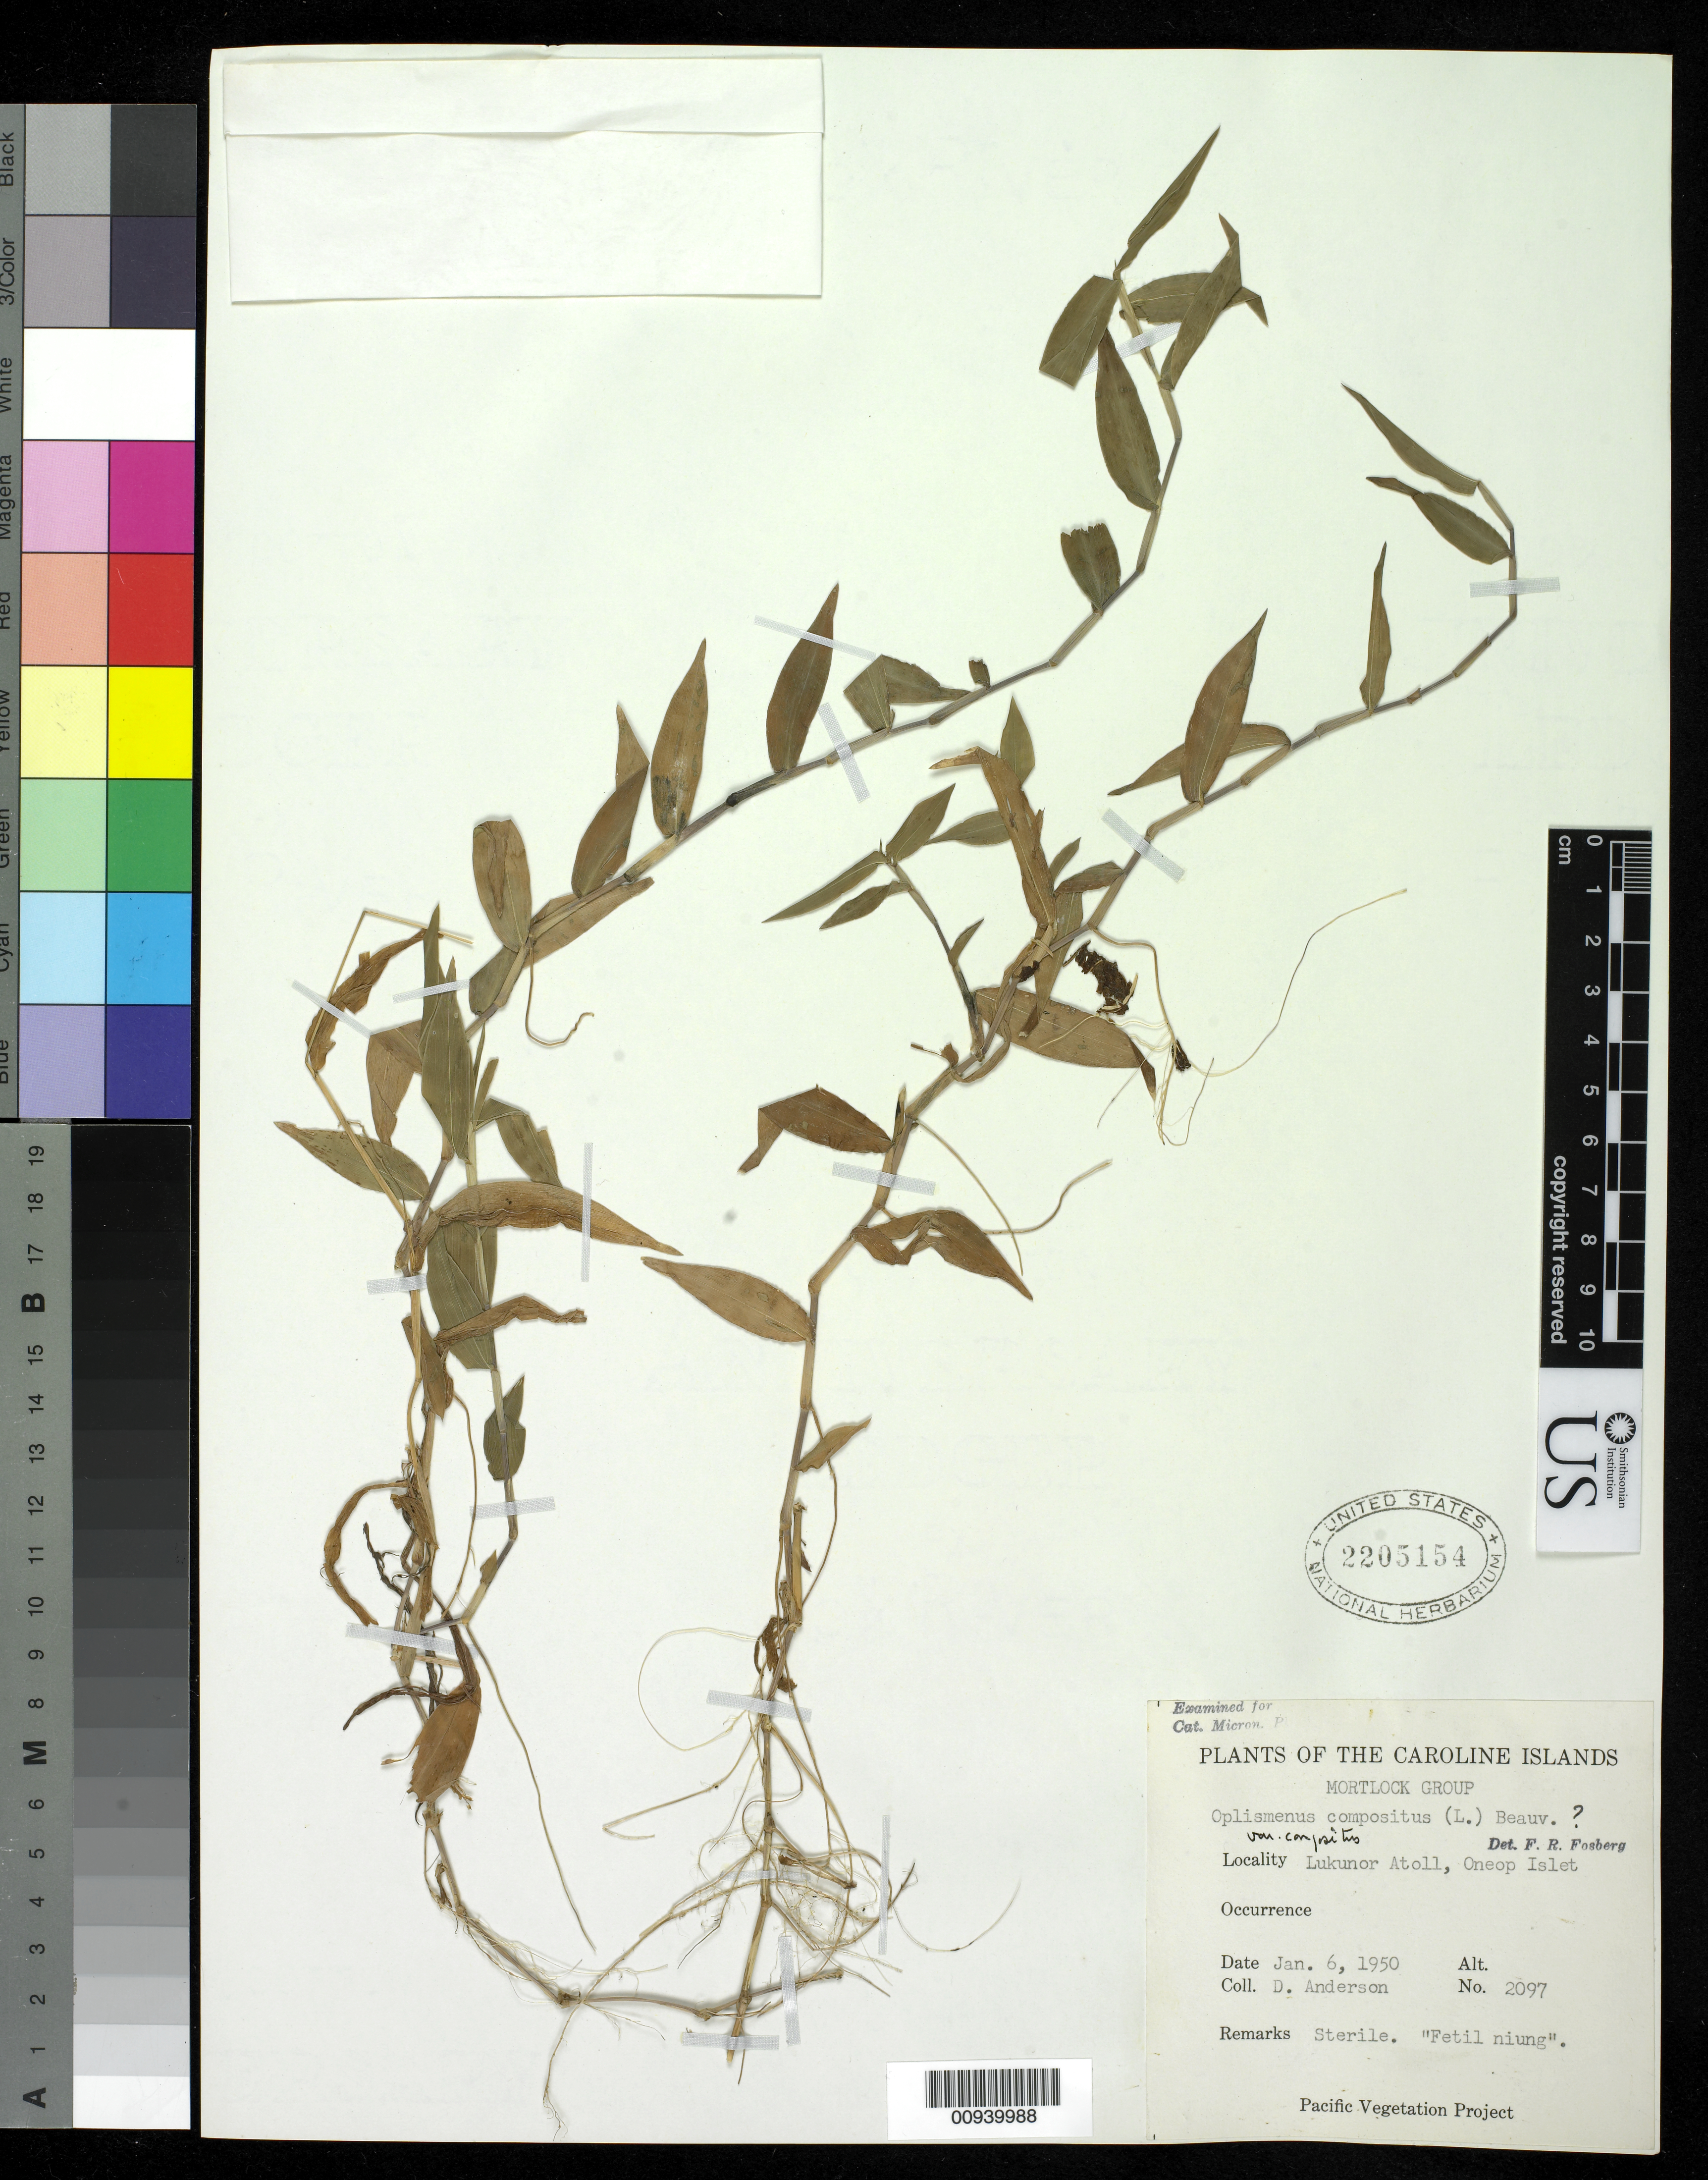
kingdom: Plantae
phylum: Tracheophyta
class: Liliopsida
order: Poales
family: Poaceae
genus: Oplismenus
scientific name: Oplismenus compositus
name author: (L.) P. Beauv.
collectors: F. R. Fosberg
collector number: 2097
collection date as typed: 06 Aug 1946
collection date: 1946-08-06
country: Micronesia, Federated States of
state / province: Pohnpei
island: Nukuoro Atoll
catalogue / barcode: US 2205154